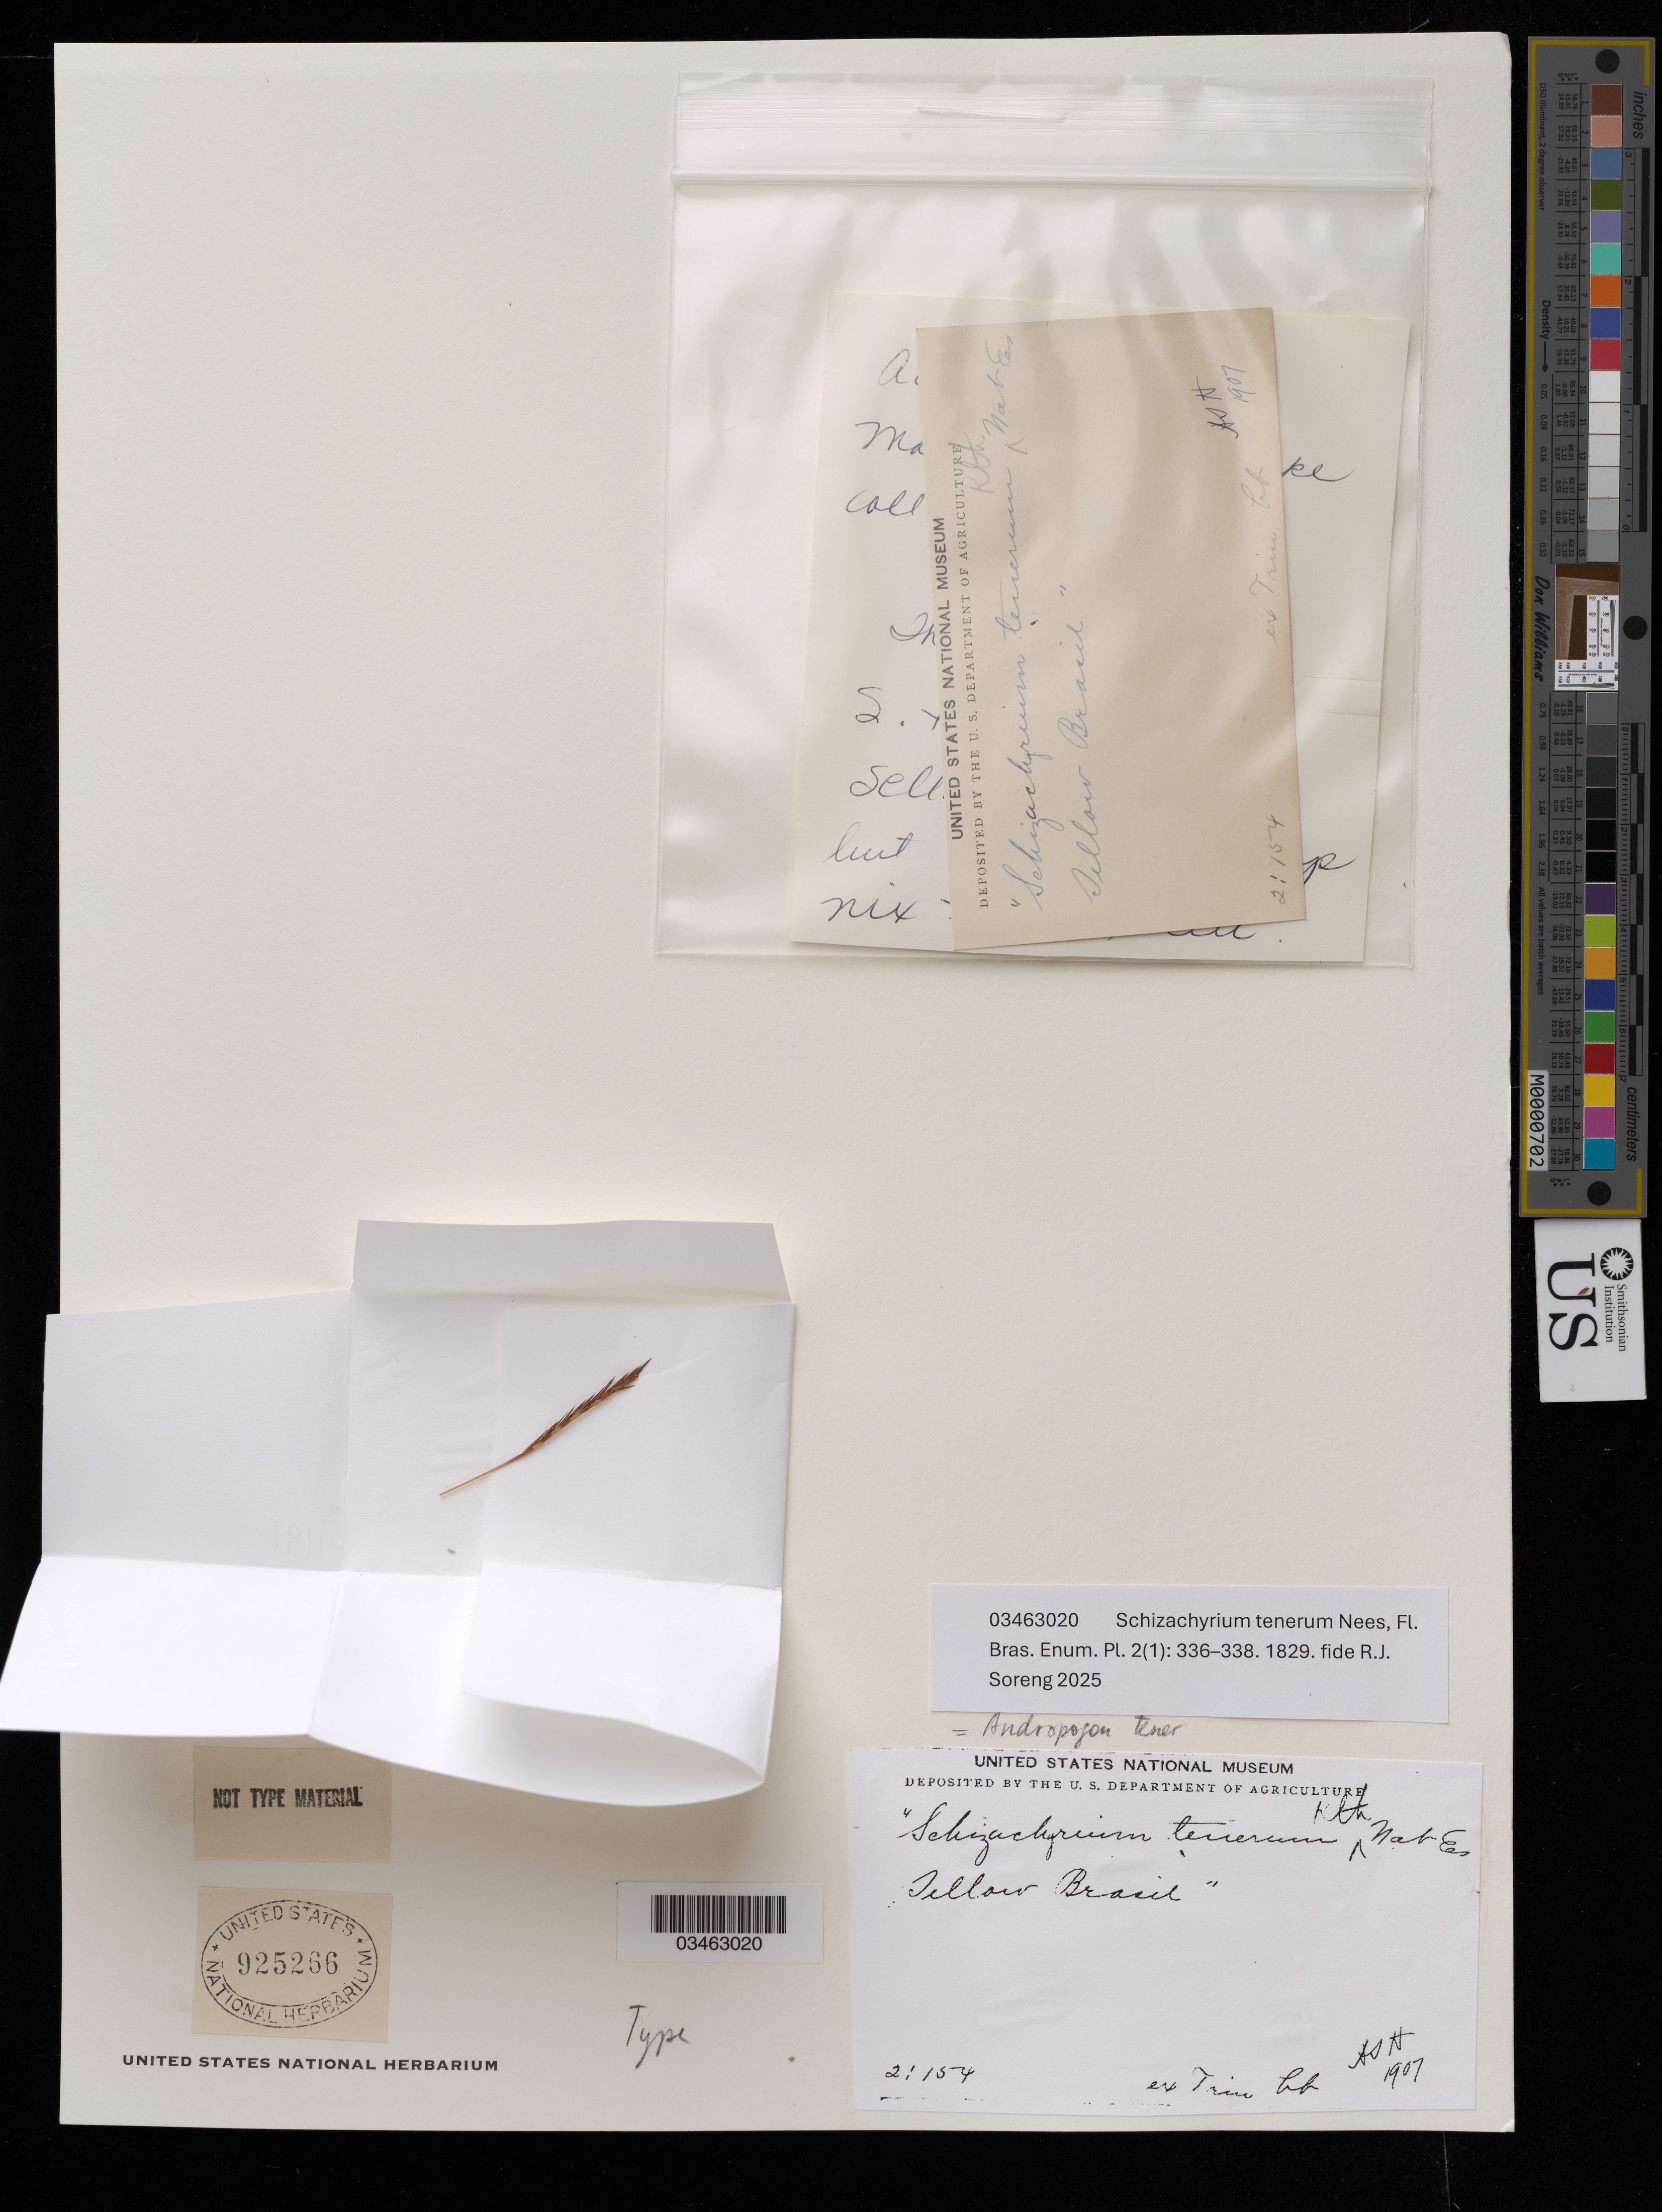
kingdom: Plantae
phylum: Tracheophyta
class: Liliopsida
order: Poales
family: Poaceae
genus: Schizachyrium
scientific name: Schizachyrium tenerum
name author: Nees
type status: Type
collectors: -. Sellow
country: Brazil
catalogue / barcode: US 925266